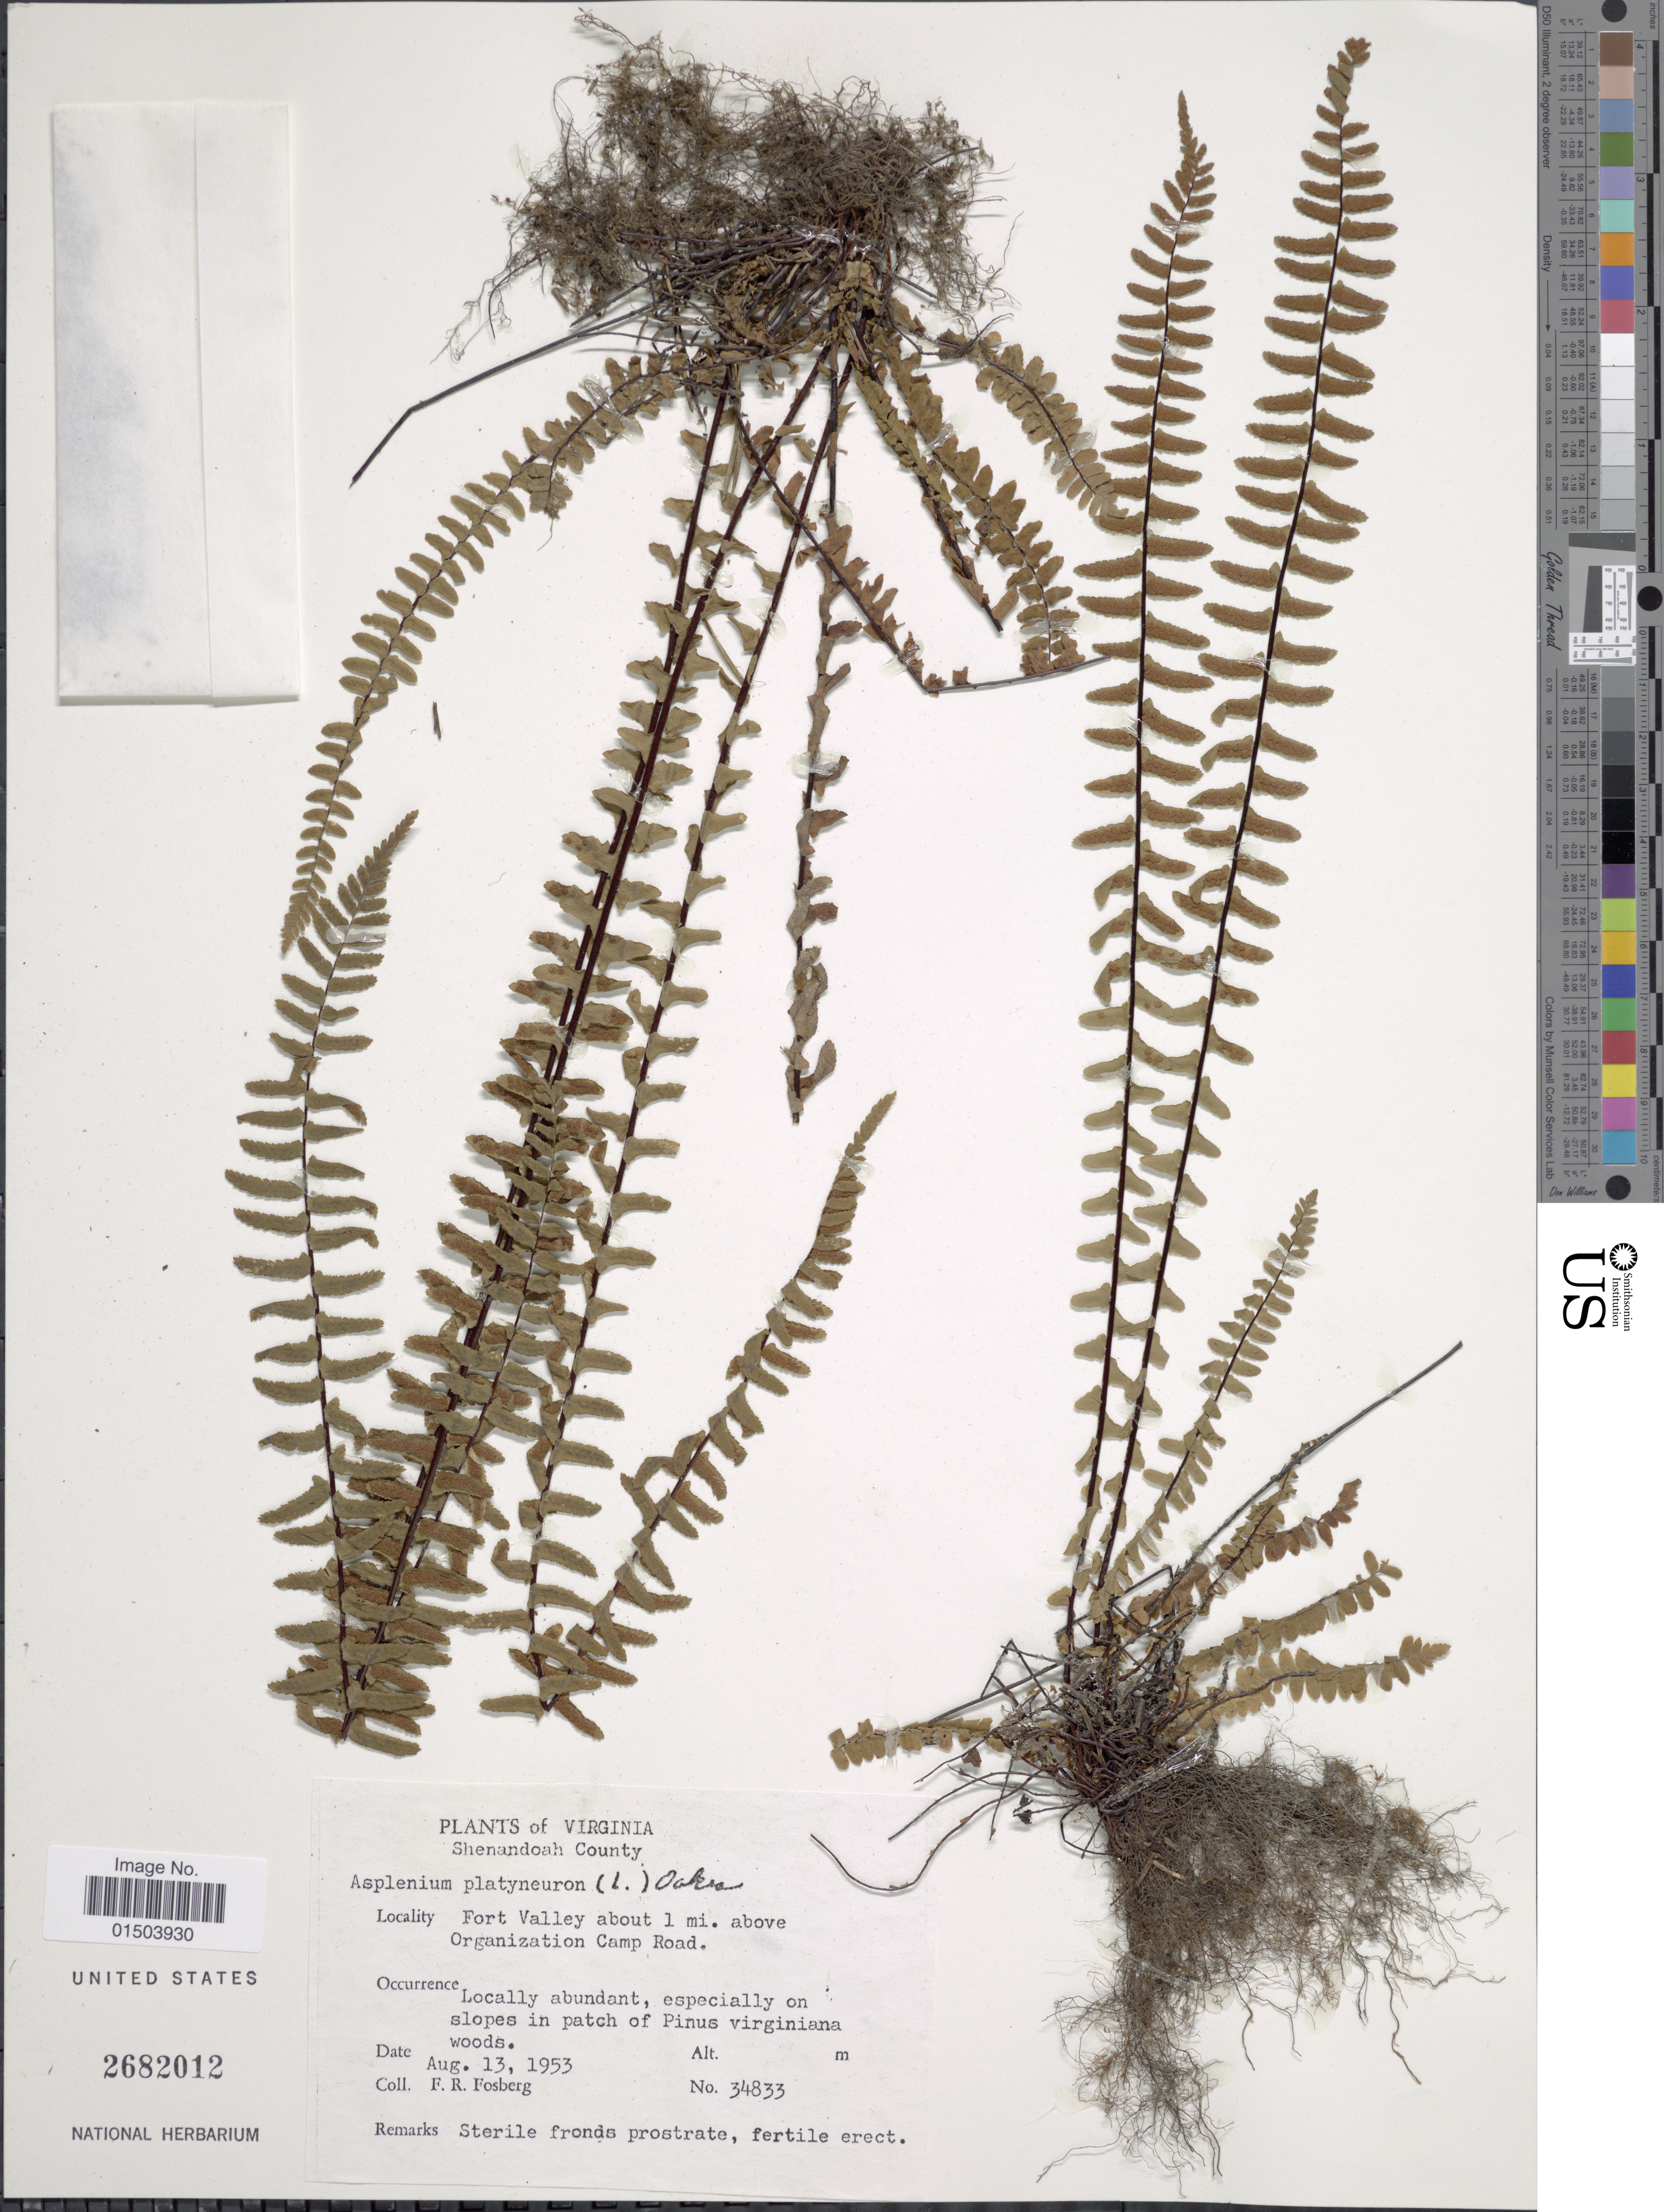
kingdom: Plantae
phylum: Tracheophyta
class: Polypodiopsida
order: Polypodiales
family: Aspleniaceae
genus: Asplenium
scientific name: Asplenium platyneuron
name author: (L.) Britton, Stearns & Poggenb.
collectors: F. R. Fosberg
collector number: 34833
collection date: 1953-08-13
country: United States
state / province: Virginia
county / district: Shenandoah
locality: Shenandoah County. Fort Valley about 1 mi. above Organization Camp Road.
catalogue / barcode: US 2682012